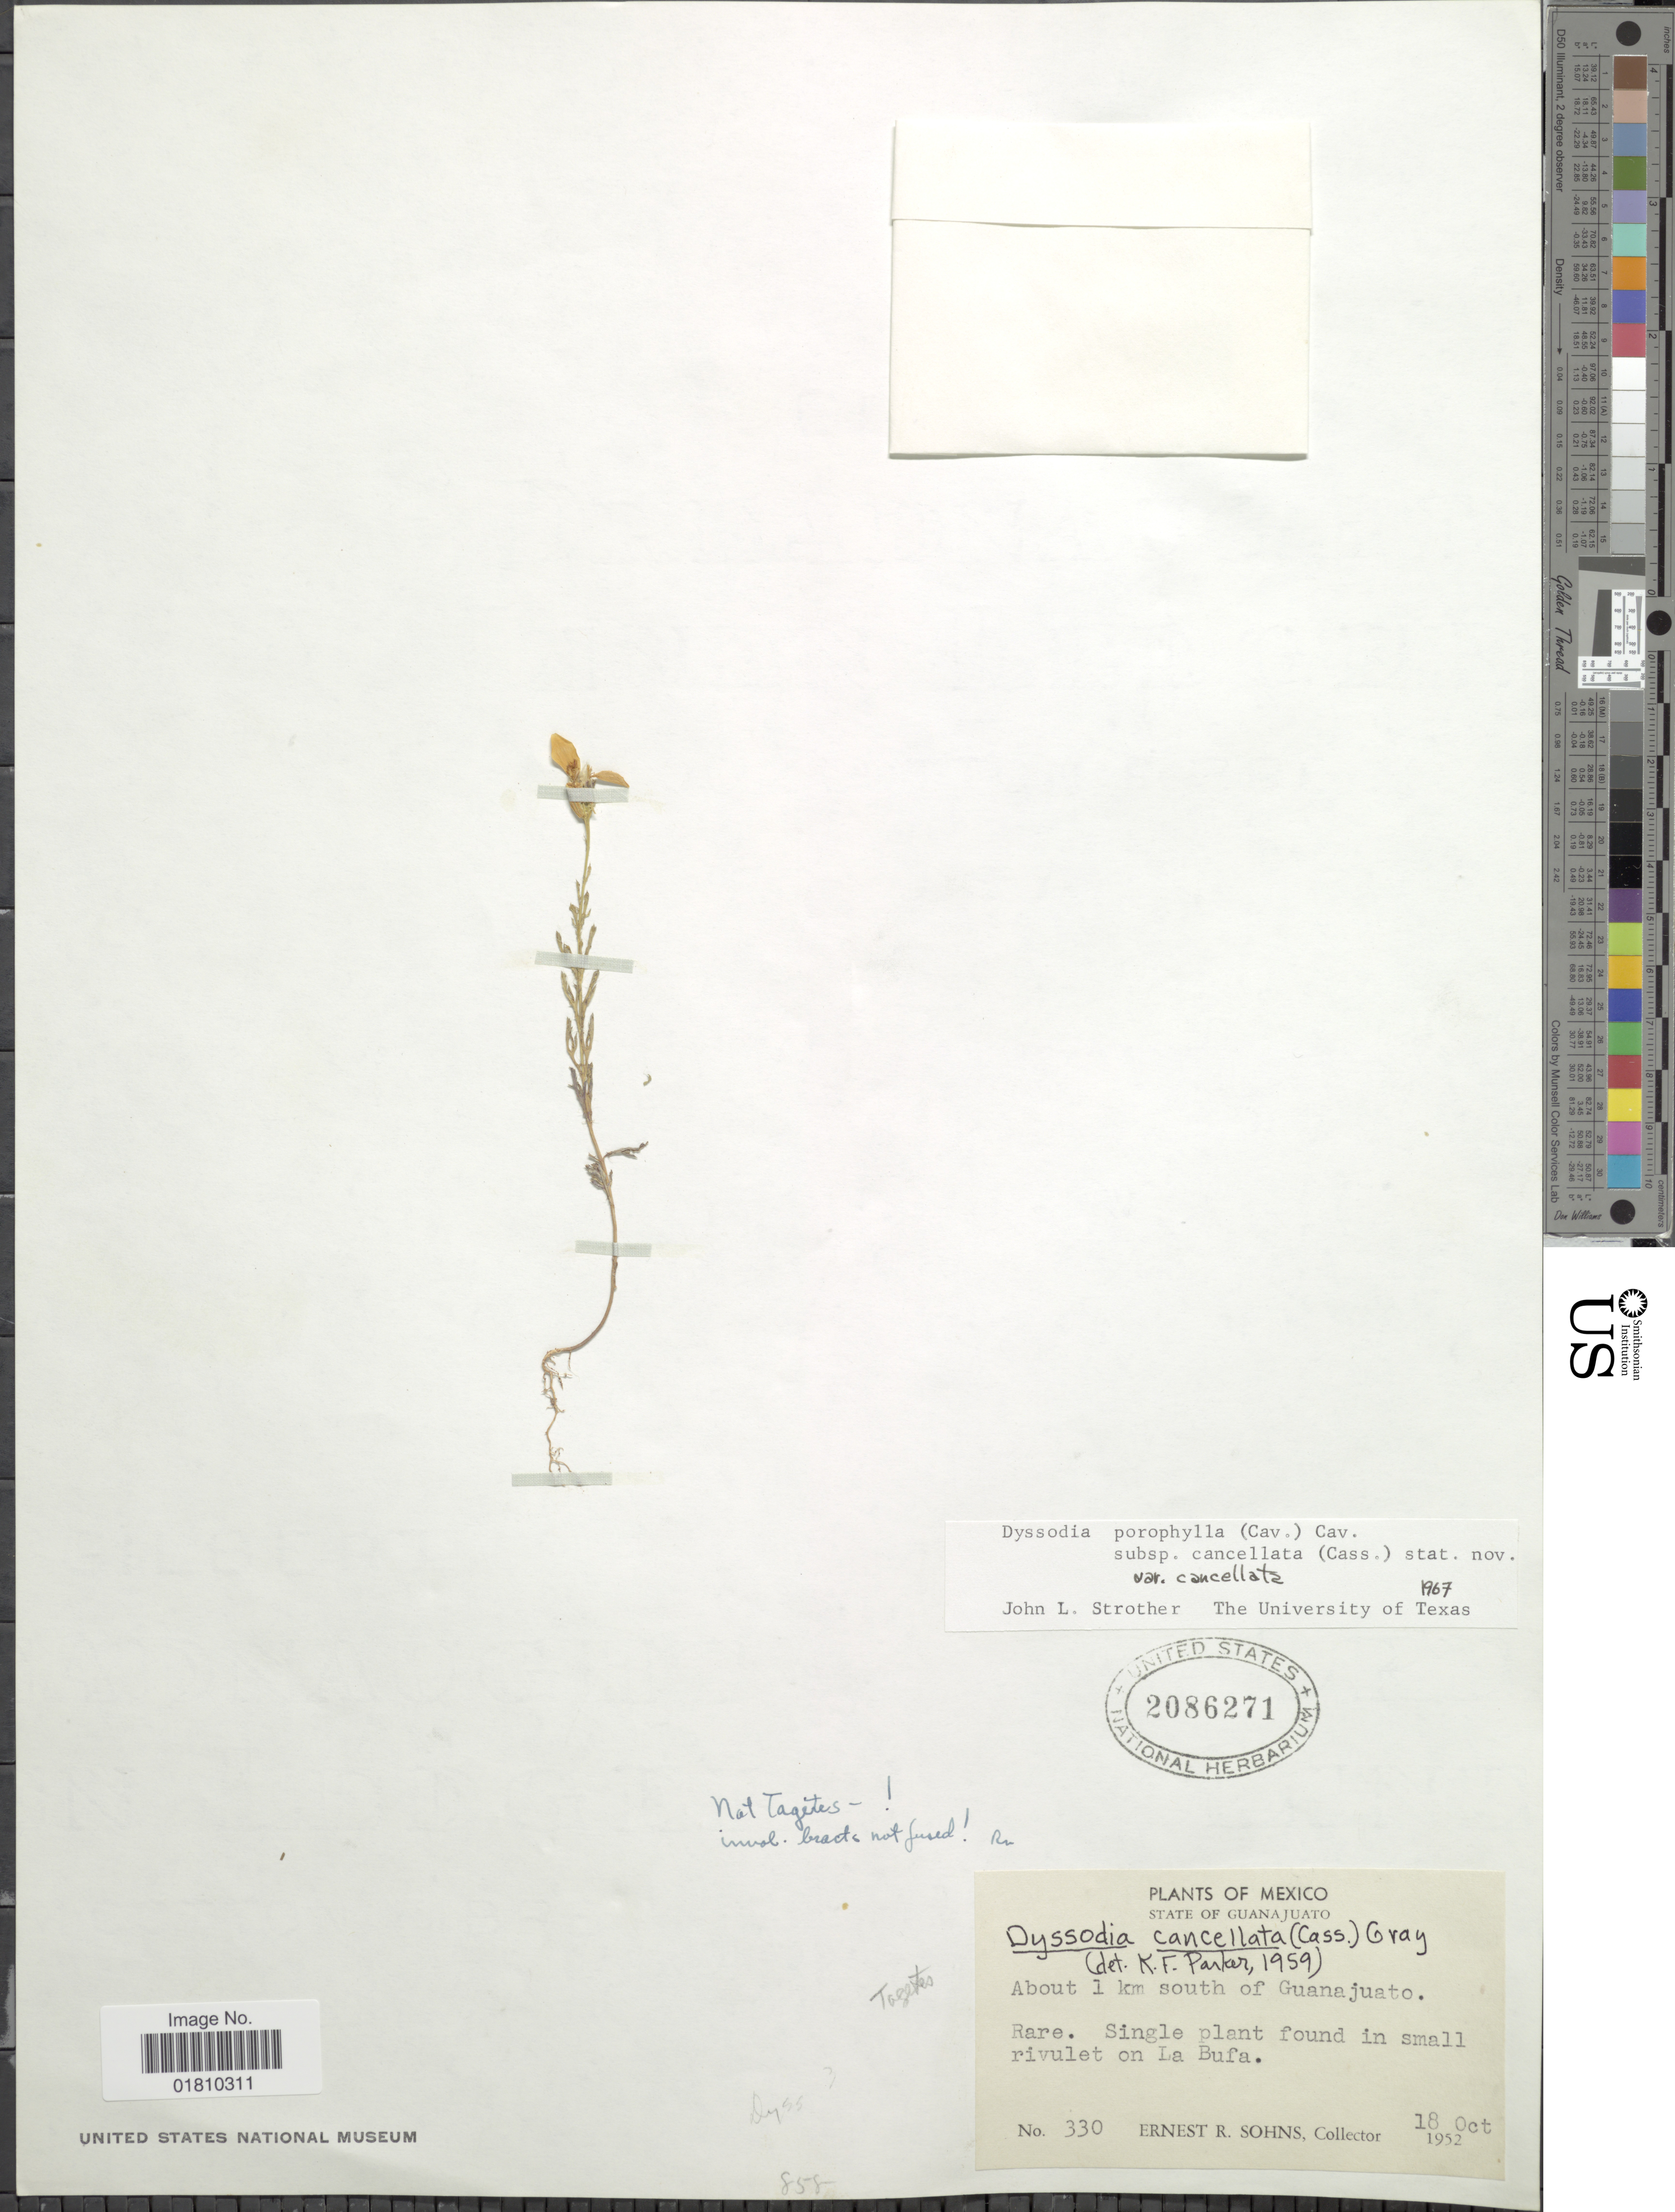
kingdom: Plantae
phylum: Tracheophyta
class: Magnoliopsida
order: Asterales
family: Asteraceae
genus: Adenophyllum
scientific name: Adenophyllum porophyllum var. cancellatum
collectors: E. R. Sohns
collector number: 330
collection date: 1952-10-18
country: Mexico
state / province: Guanajuato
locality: About 1 km south of Guanajuato, rare, single plant found in small rivulet on La Bufa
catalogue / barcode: US 2086271